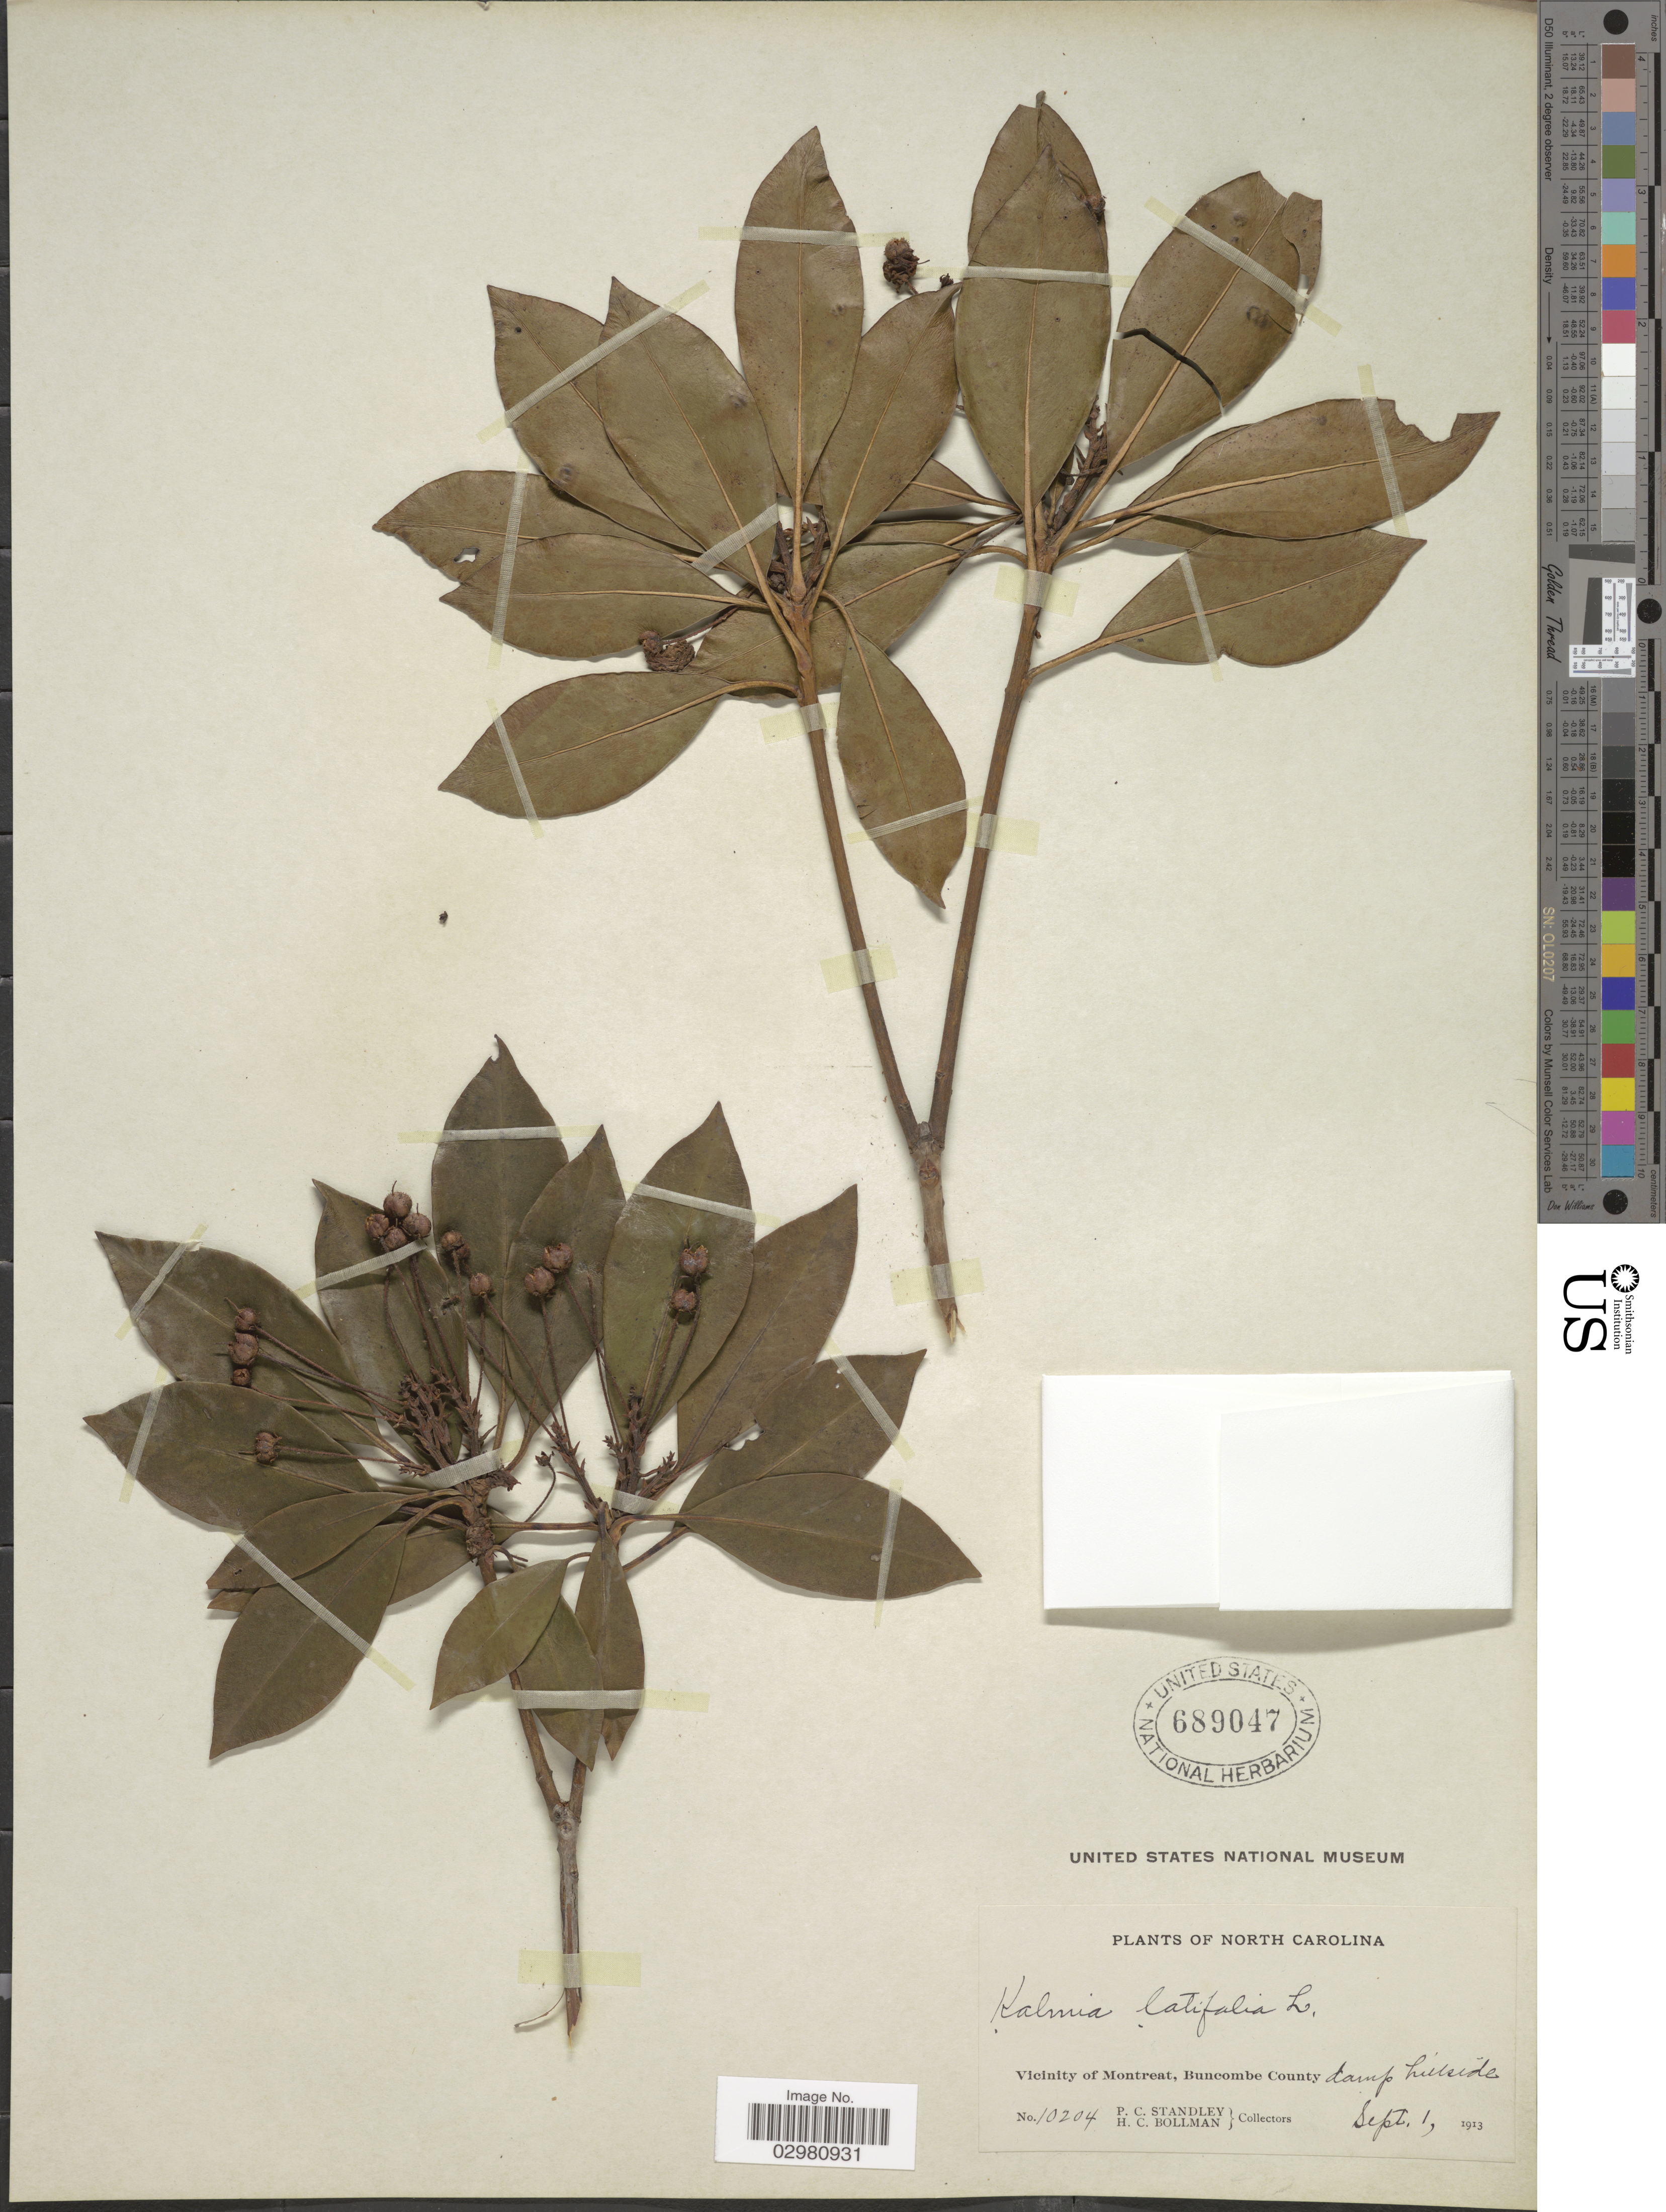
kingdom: Plantae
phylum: Tracheophyta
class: Magnoliopsida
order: Ericales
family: Ericaceae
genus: Kalmia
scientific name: Kalmia latifolia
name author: L.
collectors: P. C. Standley & H. C. Bollman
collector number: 10204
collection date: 1913-09-01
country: United States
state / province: North Carolina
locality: Vicinity of Montreat, Buncombe County.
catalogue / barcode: US 689047